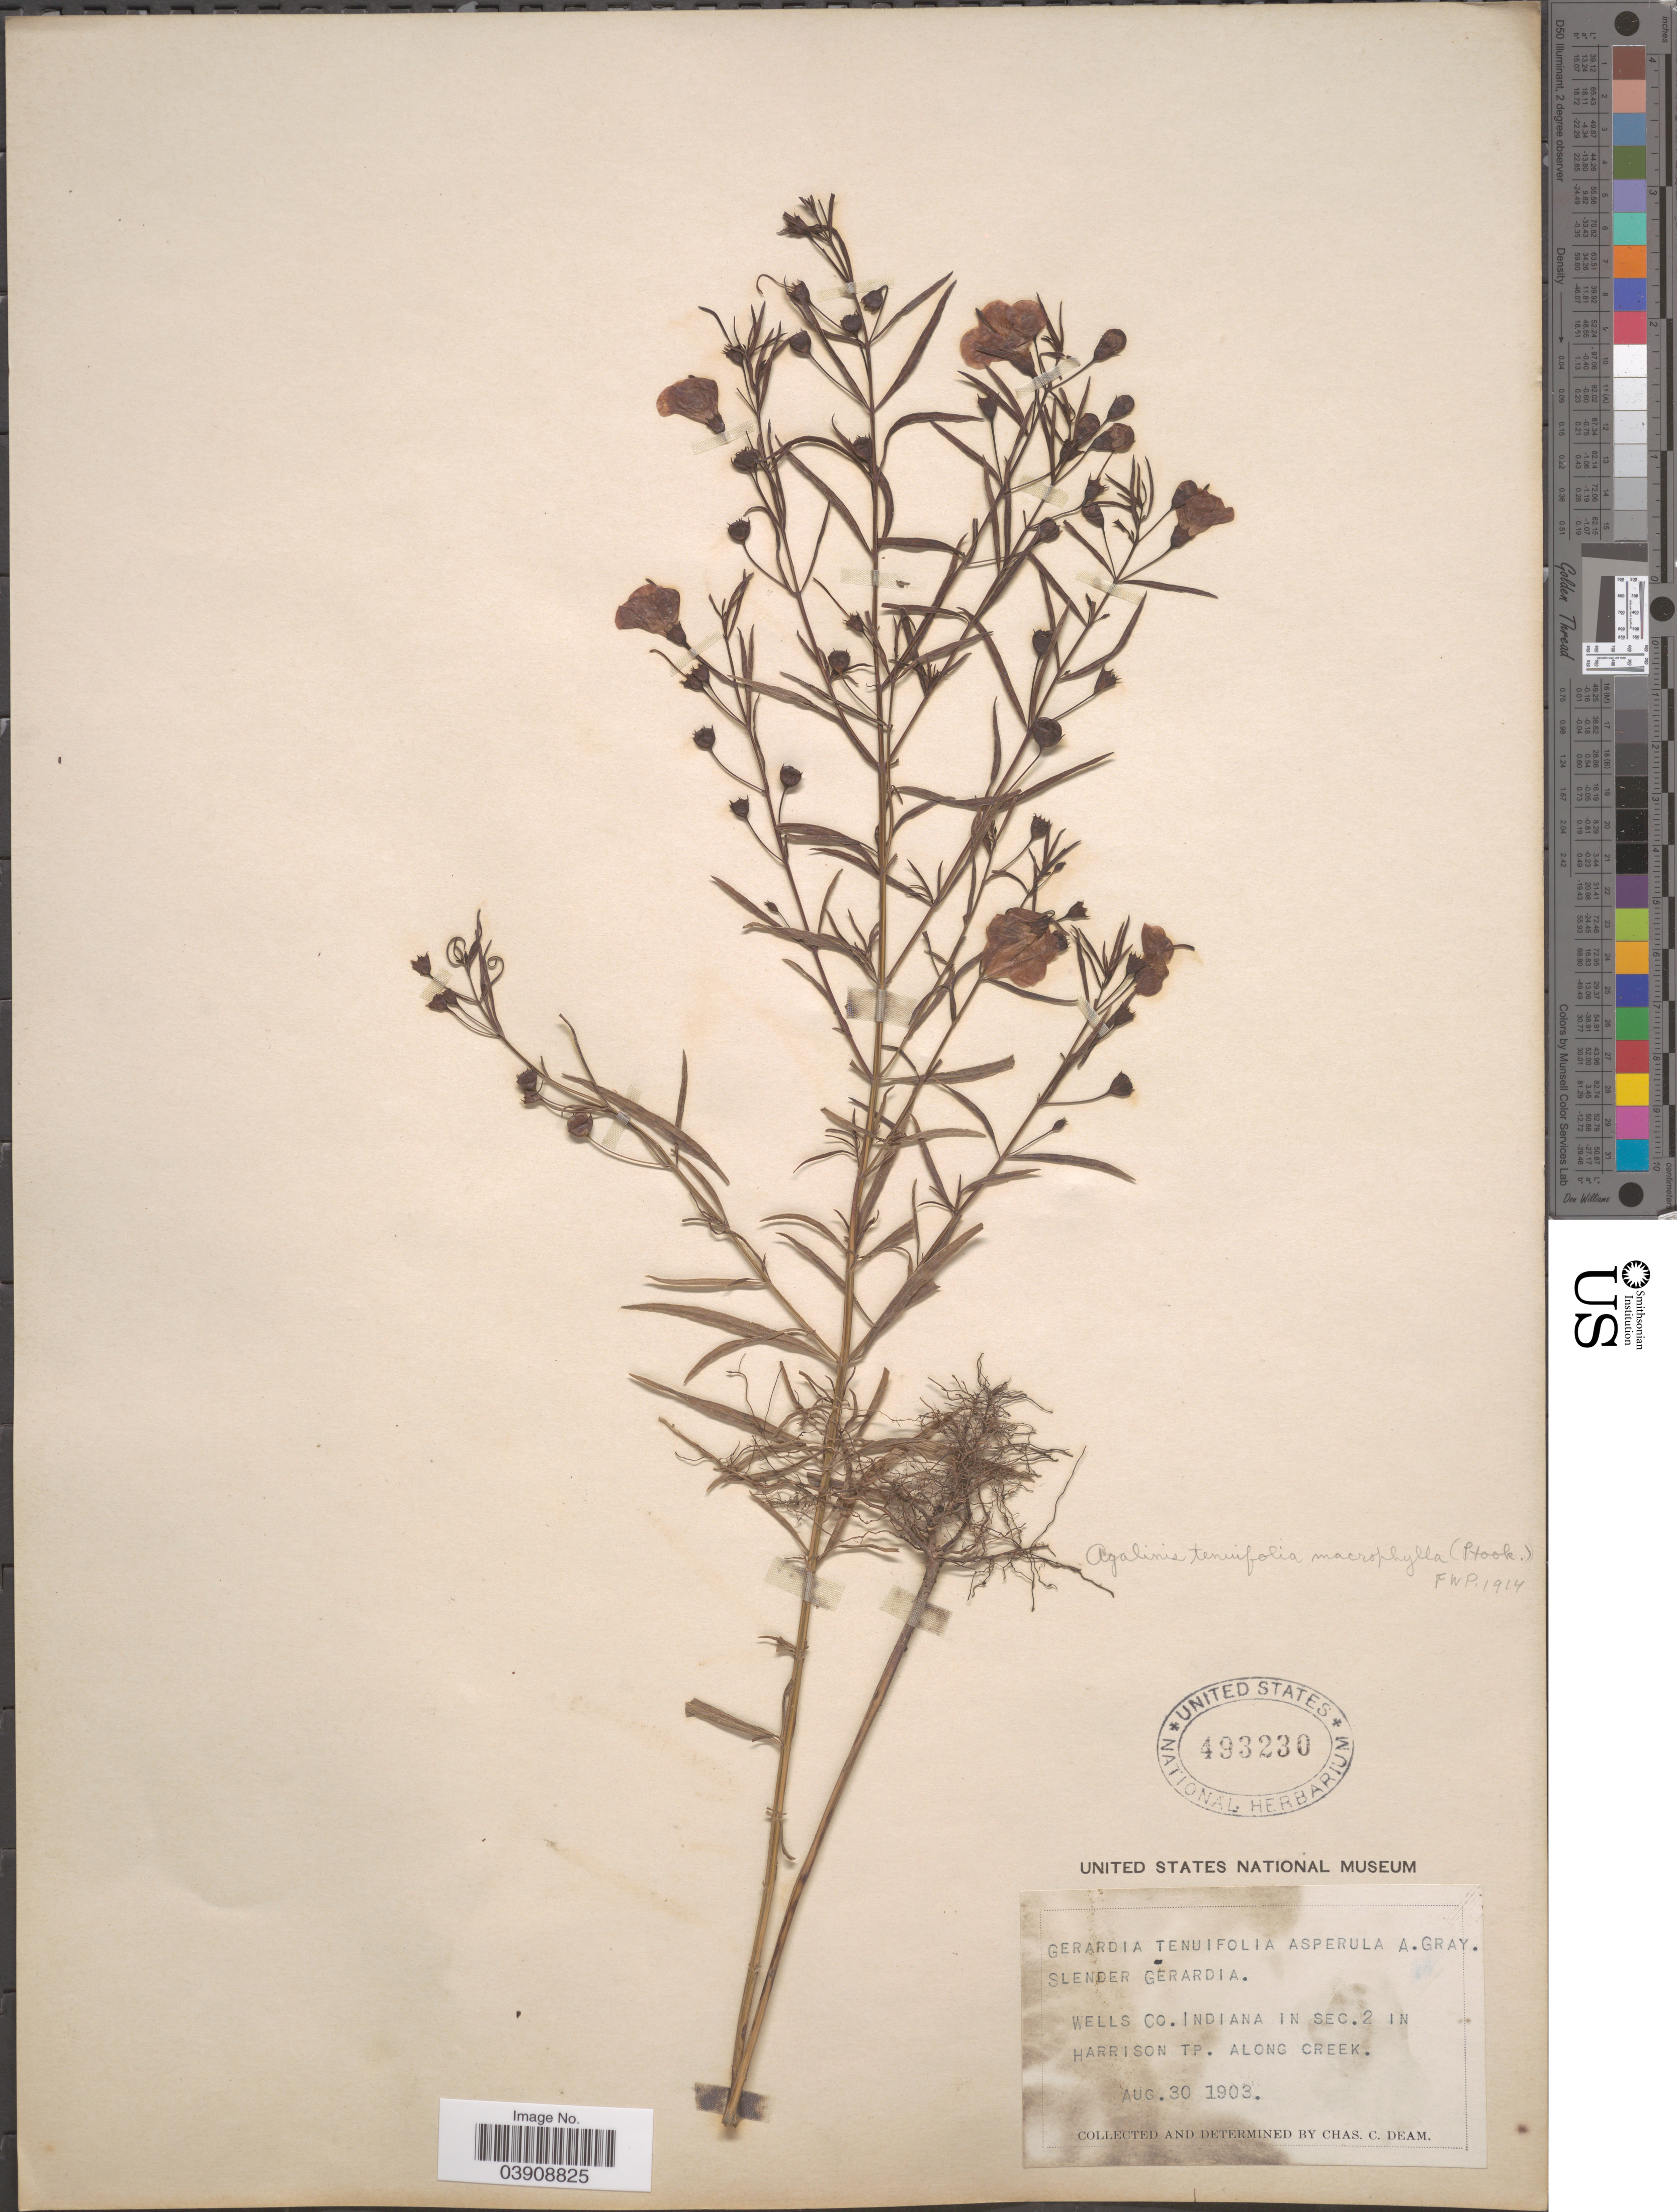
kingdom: Plantae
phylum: Tracheophyta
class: Magnoliopsida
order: Lamiales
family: Orobanchaceae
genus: Agalinis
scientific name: Agalinis tenuifolia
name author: (Vahl) Raf.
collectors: C. C. Deam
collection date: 1903-08-30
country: United States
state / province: Indiana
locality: Wells Co. In sec. 2 in Harrison Tp. along Creek.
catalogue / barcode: US 493230